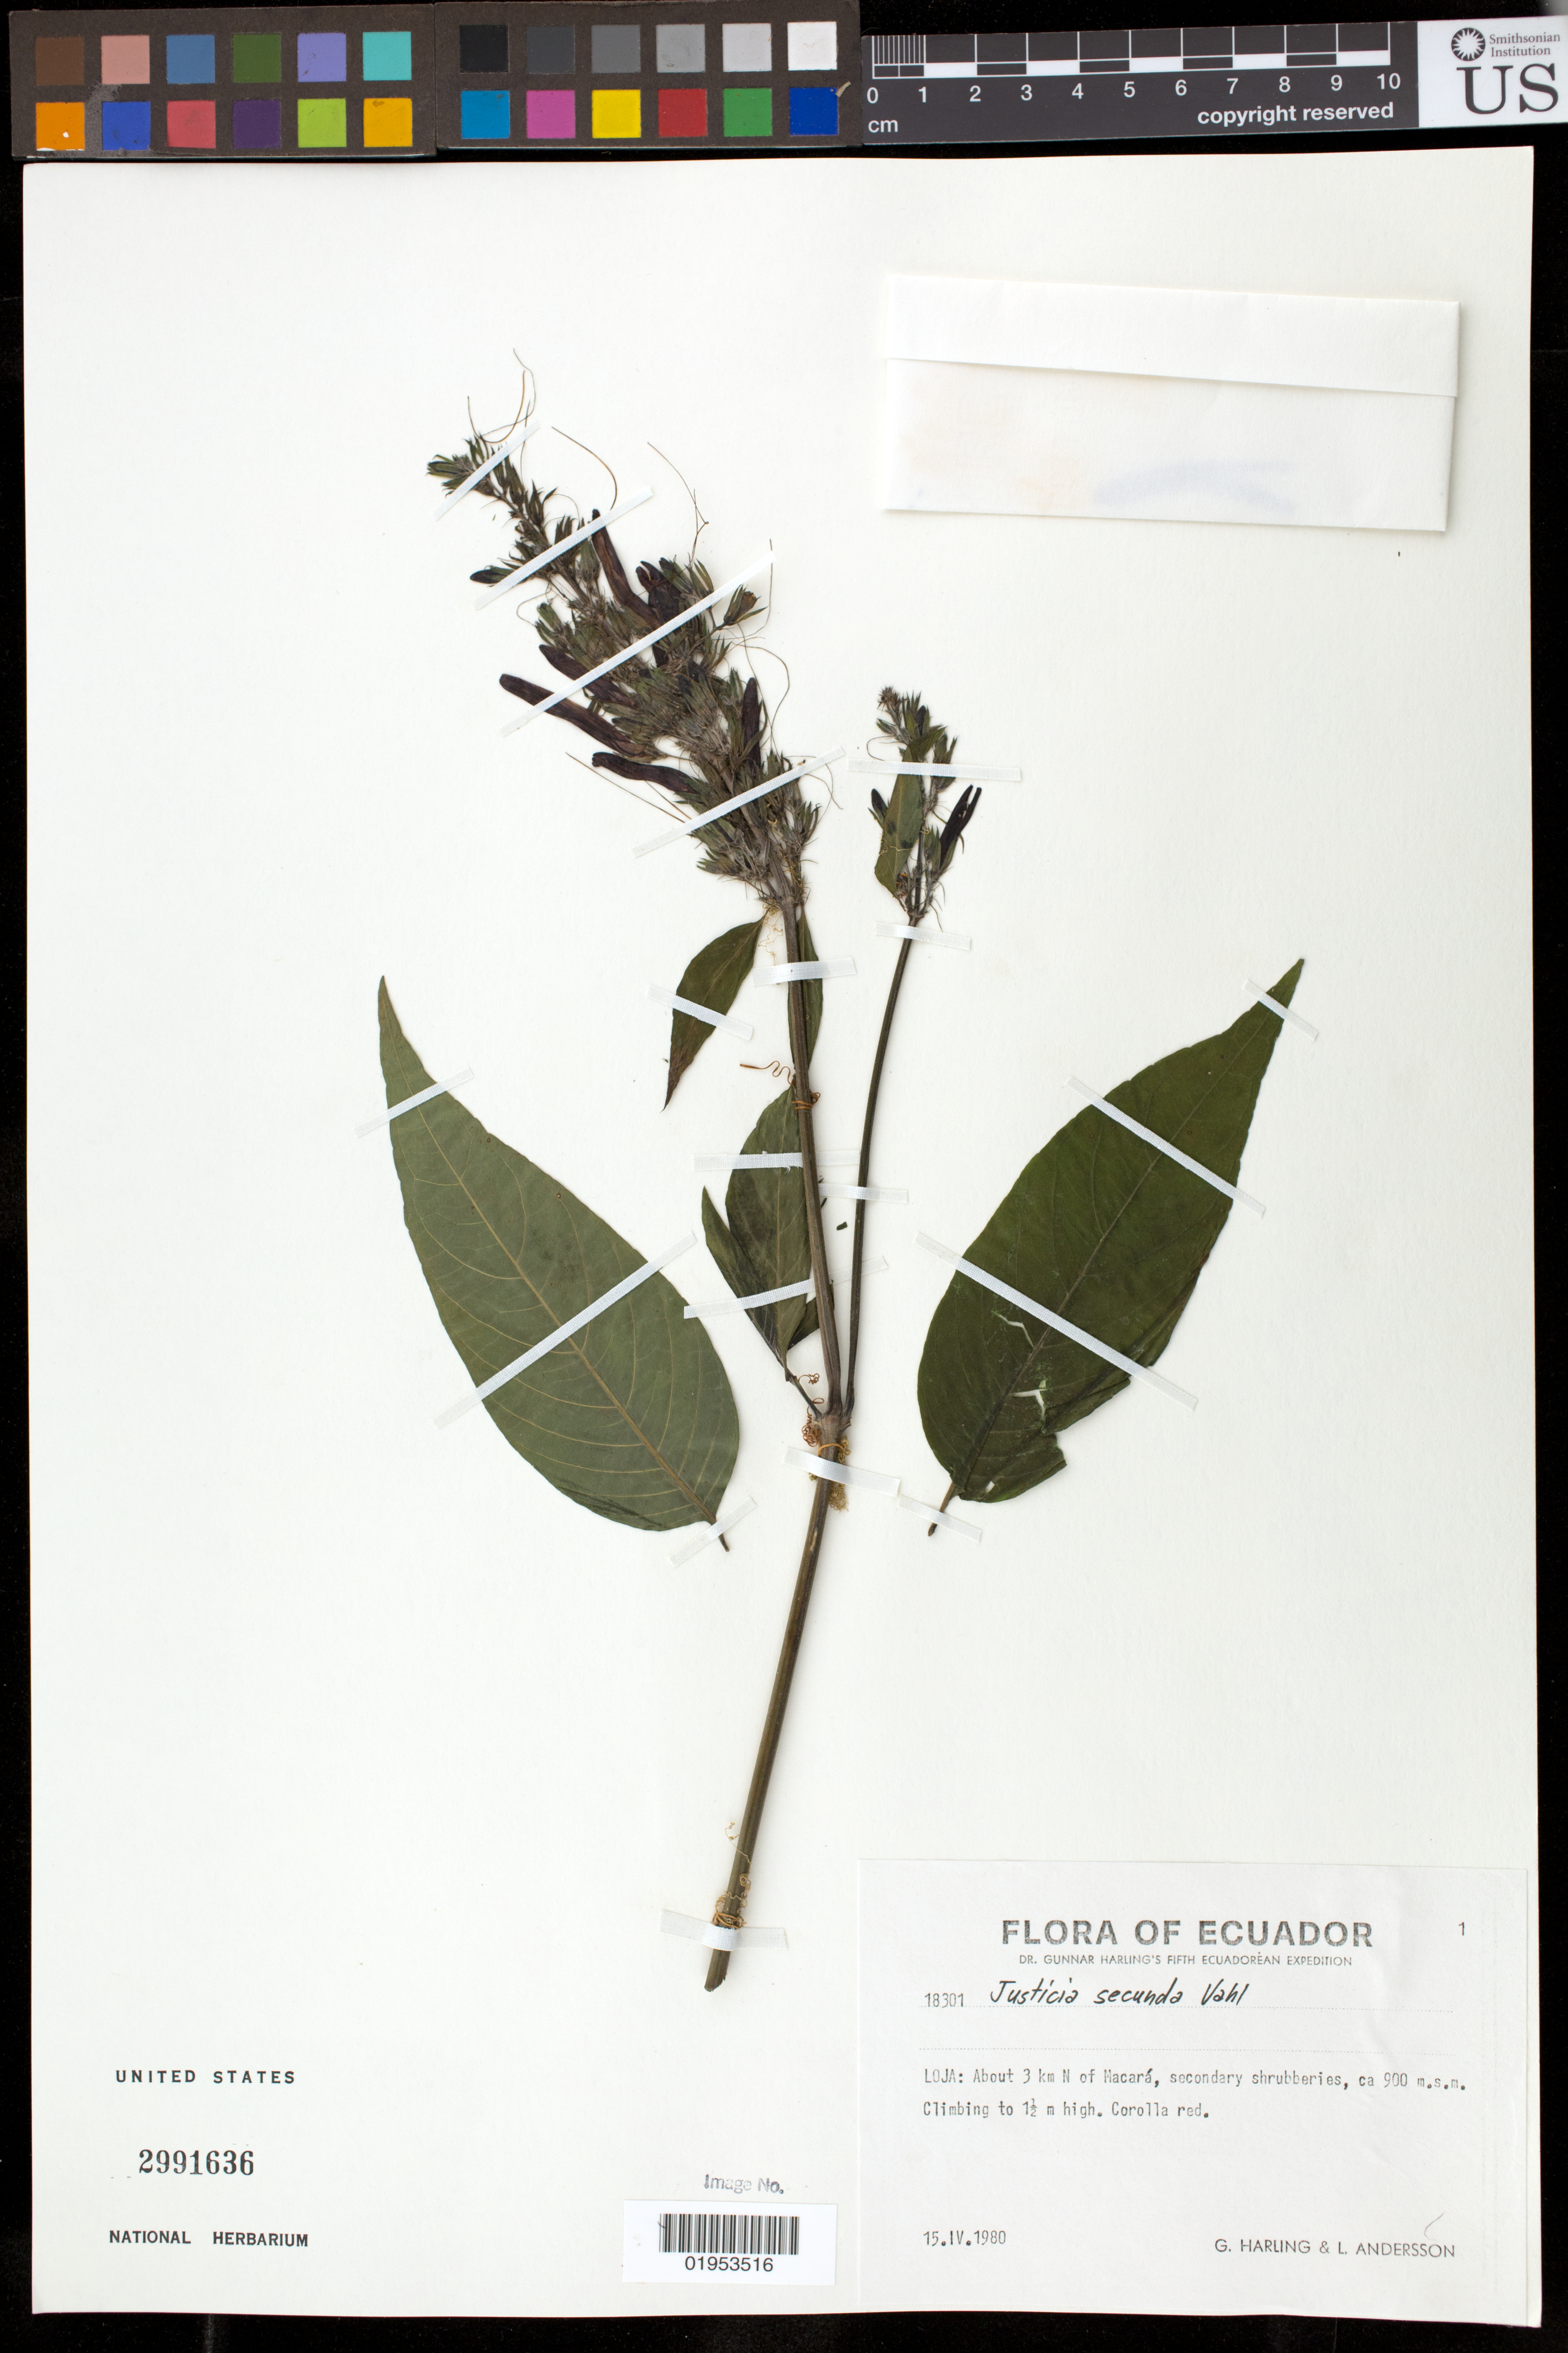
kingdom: Plantae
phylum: Tracheophyta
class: Magnoliopsida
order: Lamiales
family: Acanthaceae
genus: Justicia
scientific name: Justicia secunda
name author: Vahl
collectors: G. Harling & L. Andersson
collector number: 18301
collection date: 1980-04-15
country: Ecuador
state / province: Loja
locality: About 3 km N of Macará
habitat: Secondary shrubberies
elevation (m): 900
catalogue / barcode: US 2991636